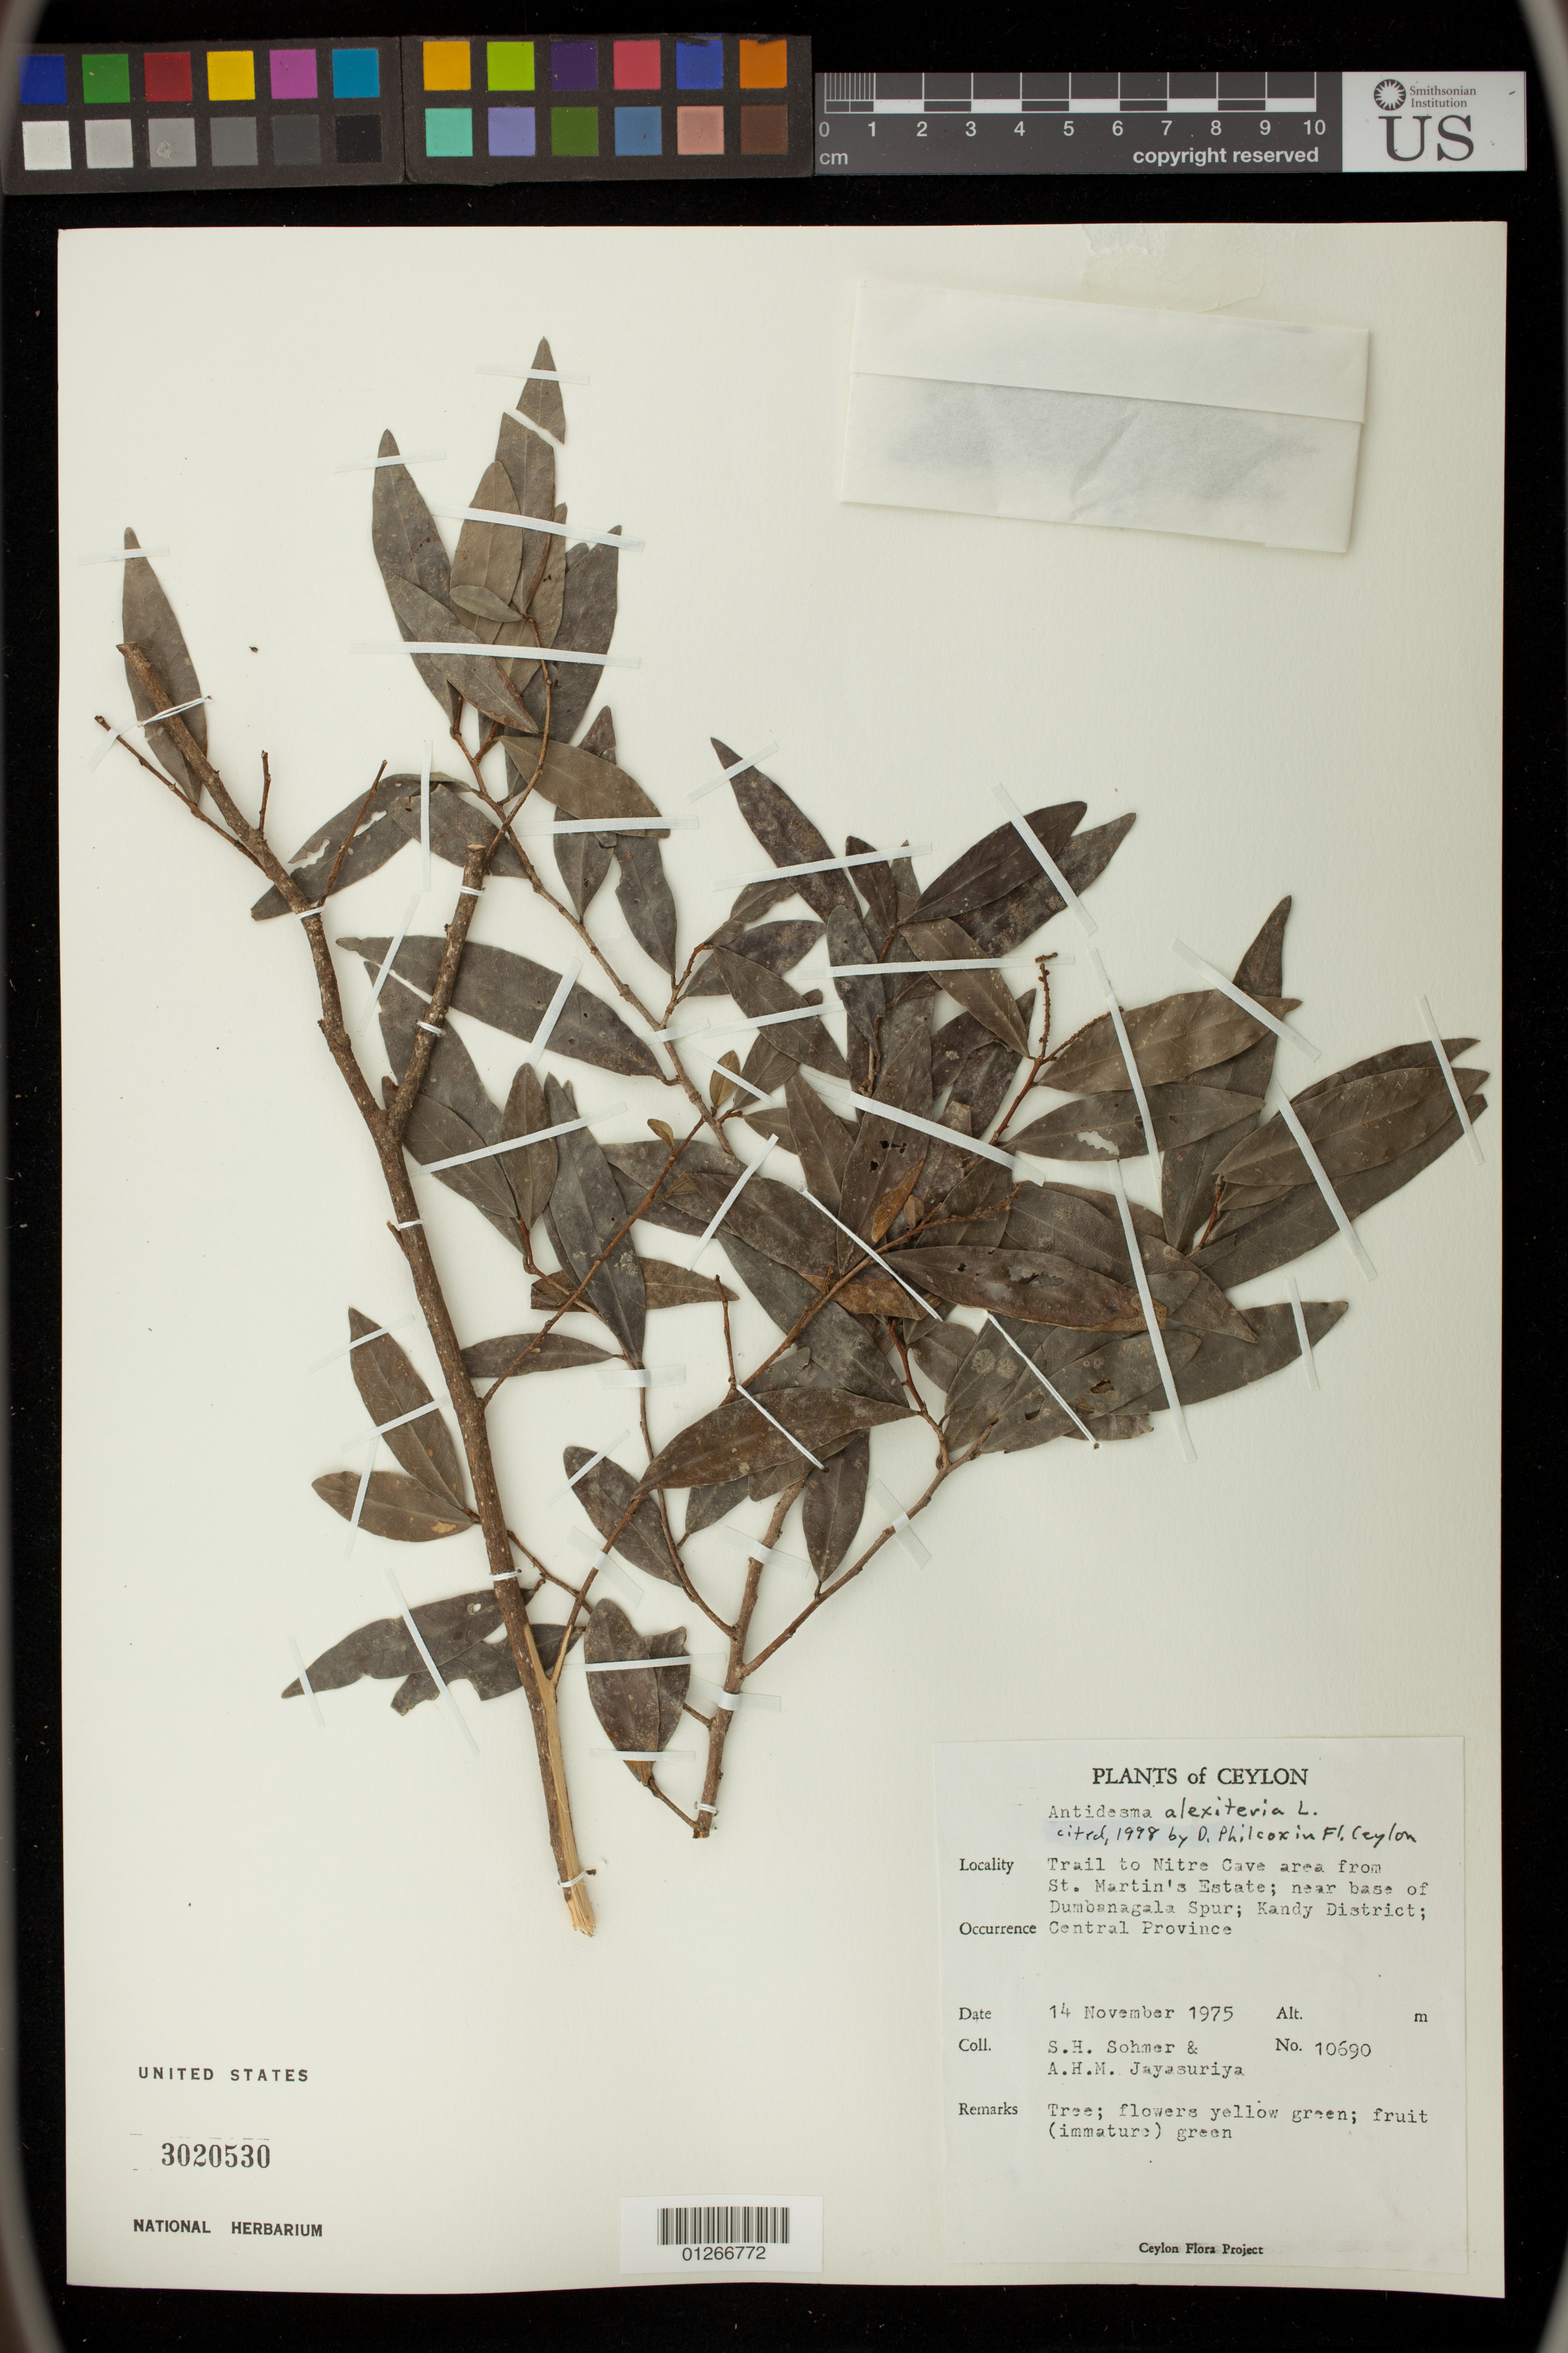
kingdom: Plantae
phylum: Tracheophyta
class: Magnoliopsida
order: Malpighiales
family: Phyllanthaceae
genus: Antidesma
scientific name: Antidesma alexiteria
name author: L.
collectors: S. H. Sohmer & A. H. Jayasuriya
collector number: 10690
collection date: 1975-11-14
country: Sri Lanka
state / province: Central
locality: Trail to Nitre Cave area from St. Martin's Estate; near base of Dumbanagala Spur; Kandy District; Central Province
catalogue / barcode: US 3020530